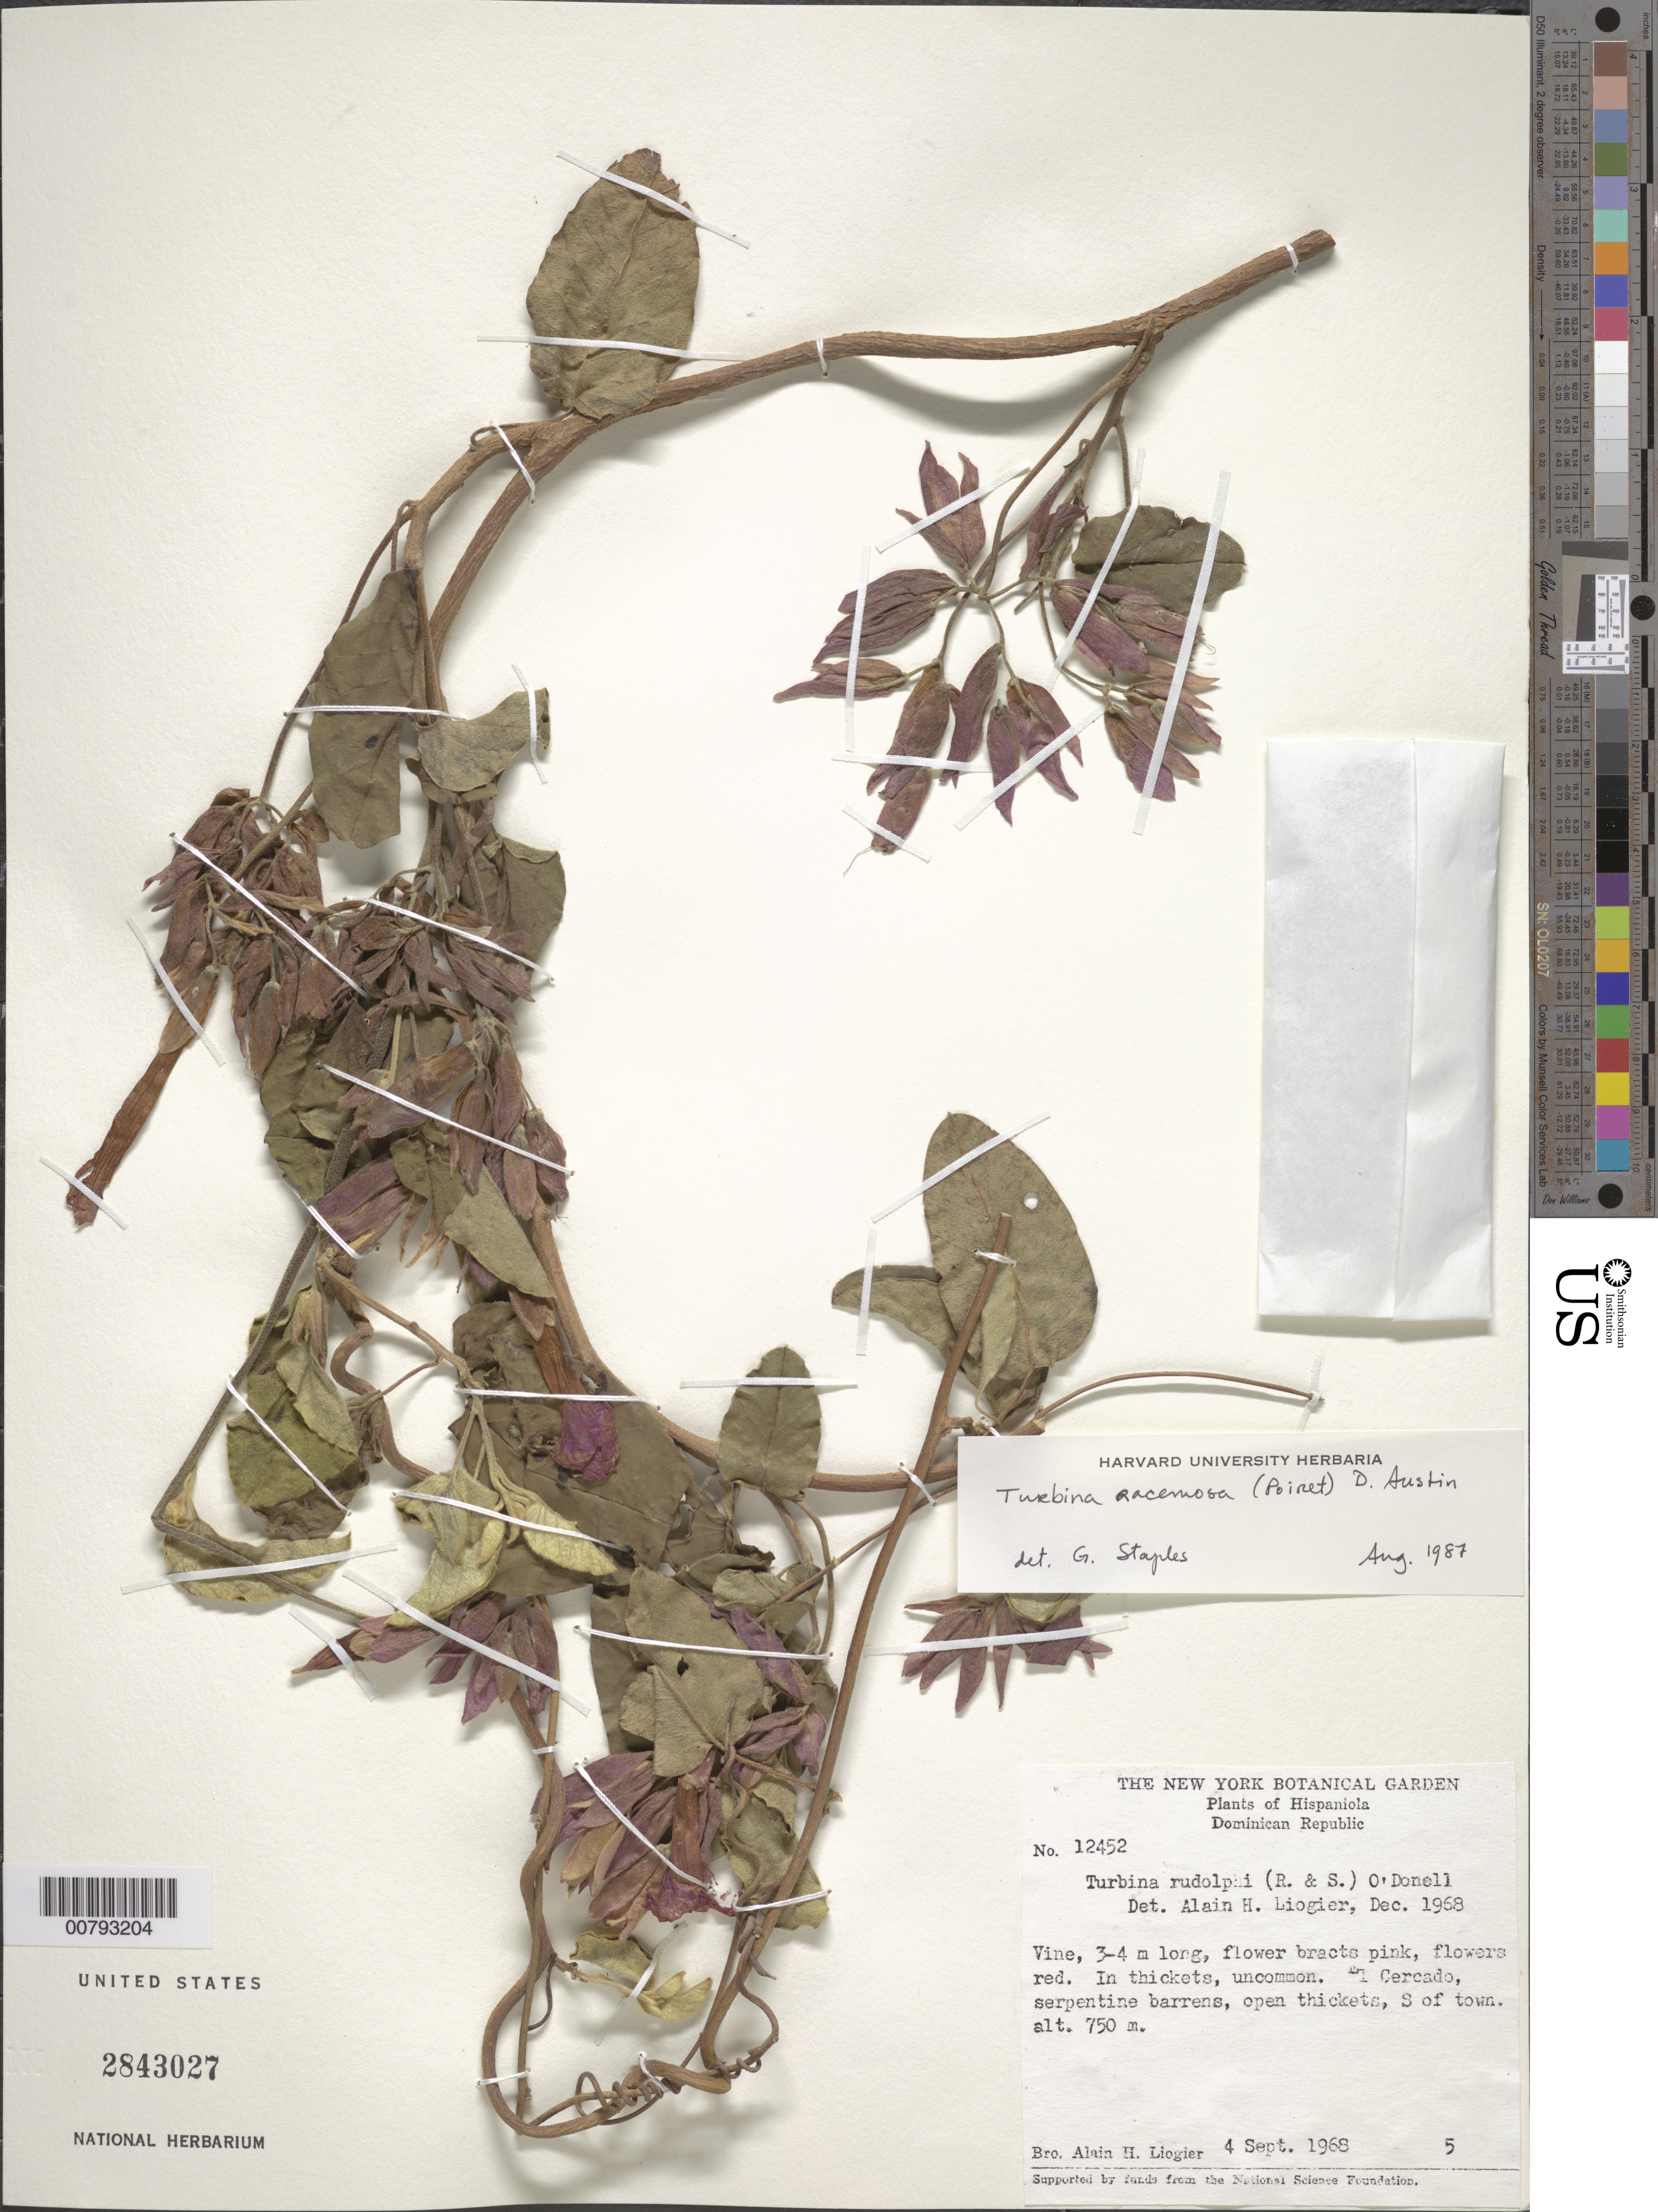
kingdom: Plantae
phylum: Tracheophyta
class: Magnoliopsida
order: Solanales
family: Convolvulaceae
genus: Turbina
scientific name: Turbina racemosa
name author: (Poir.) D.F. Austin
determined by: Staples, G. W.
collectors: A. H. Liogier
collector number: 12452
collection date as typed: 04 Sep 1968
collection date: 1968-09-04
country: Dominican Republic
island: Hispaniola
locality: El Cercado, south of town.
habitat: Serpentine barrens, open thickets.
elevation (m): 750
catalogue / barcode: US 2843027